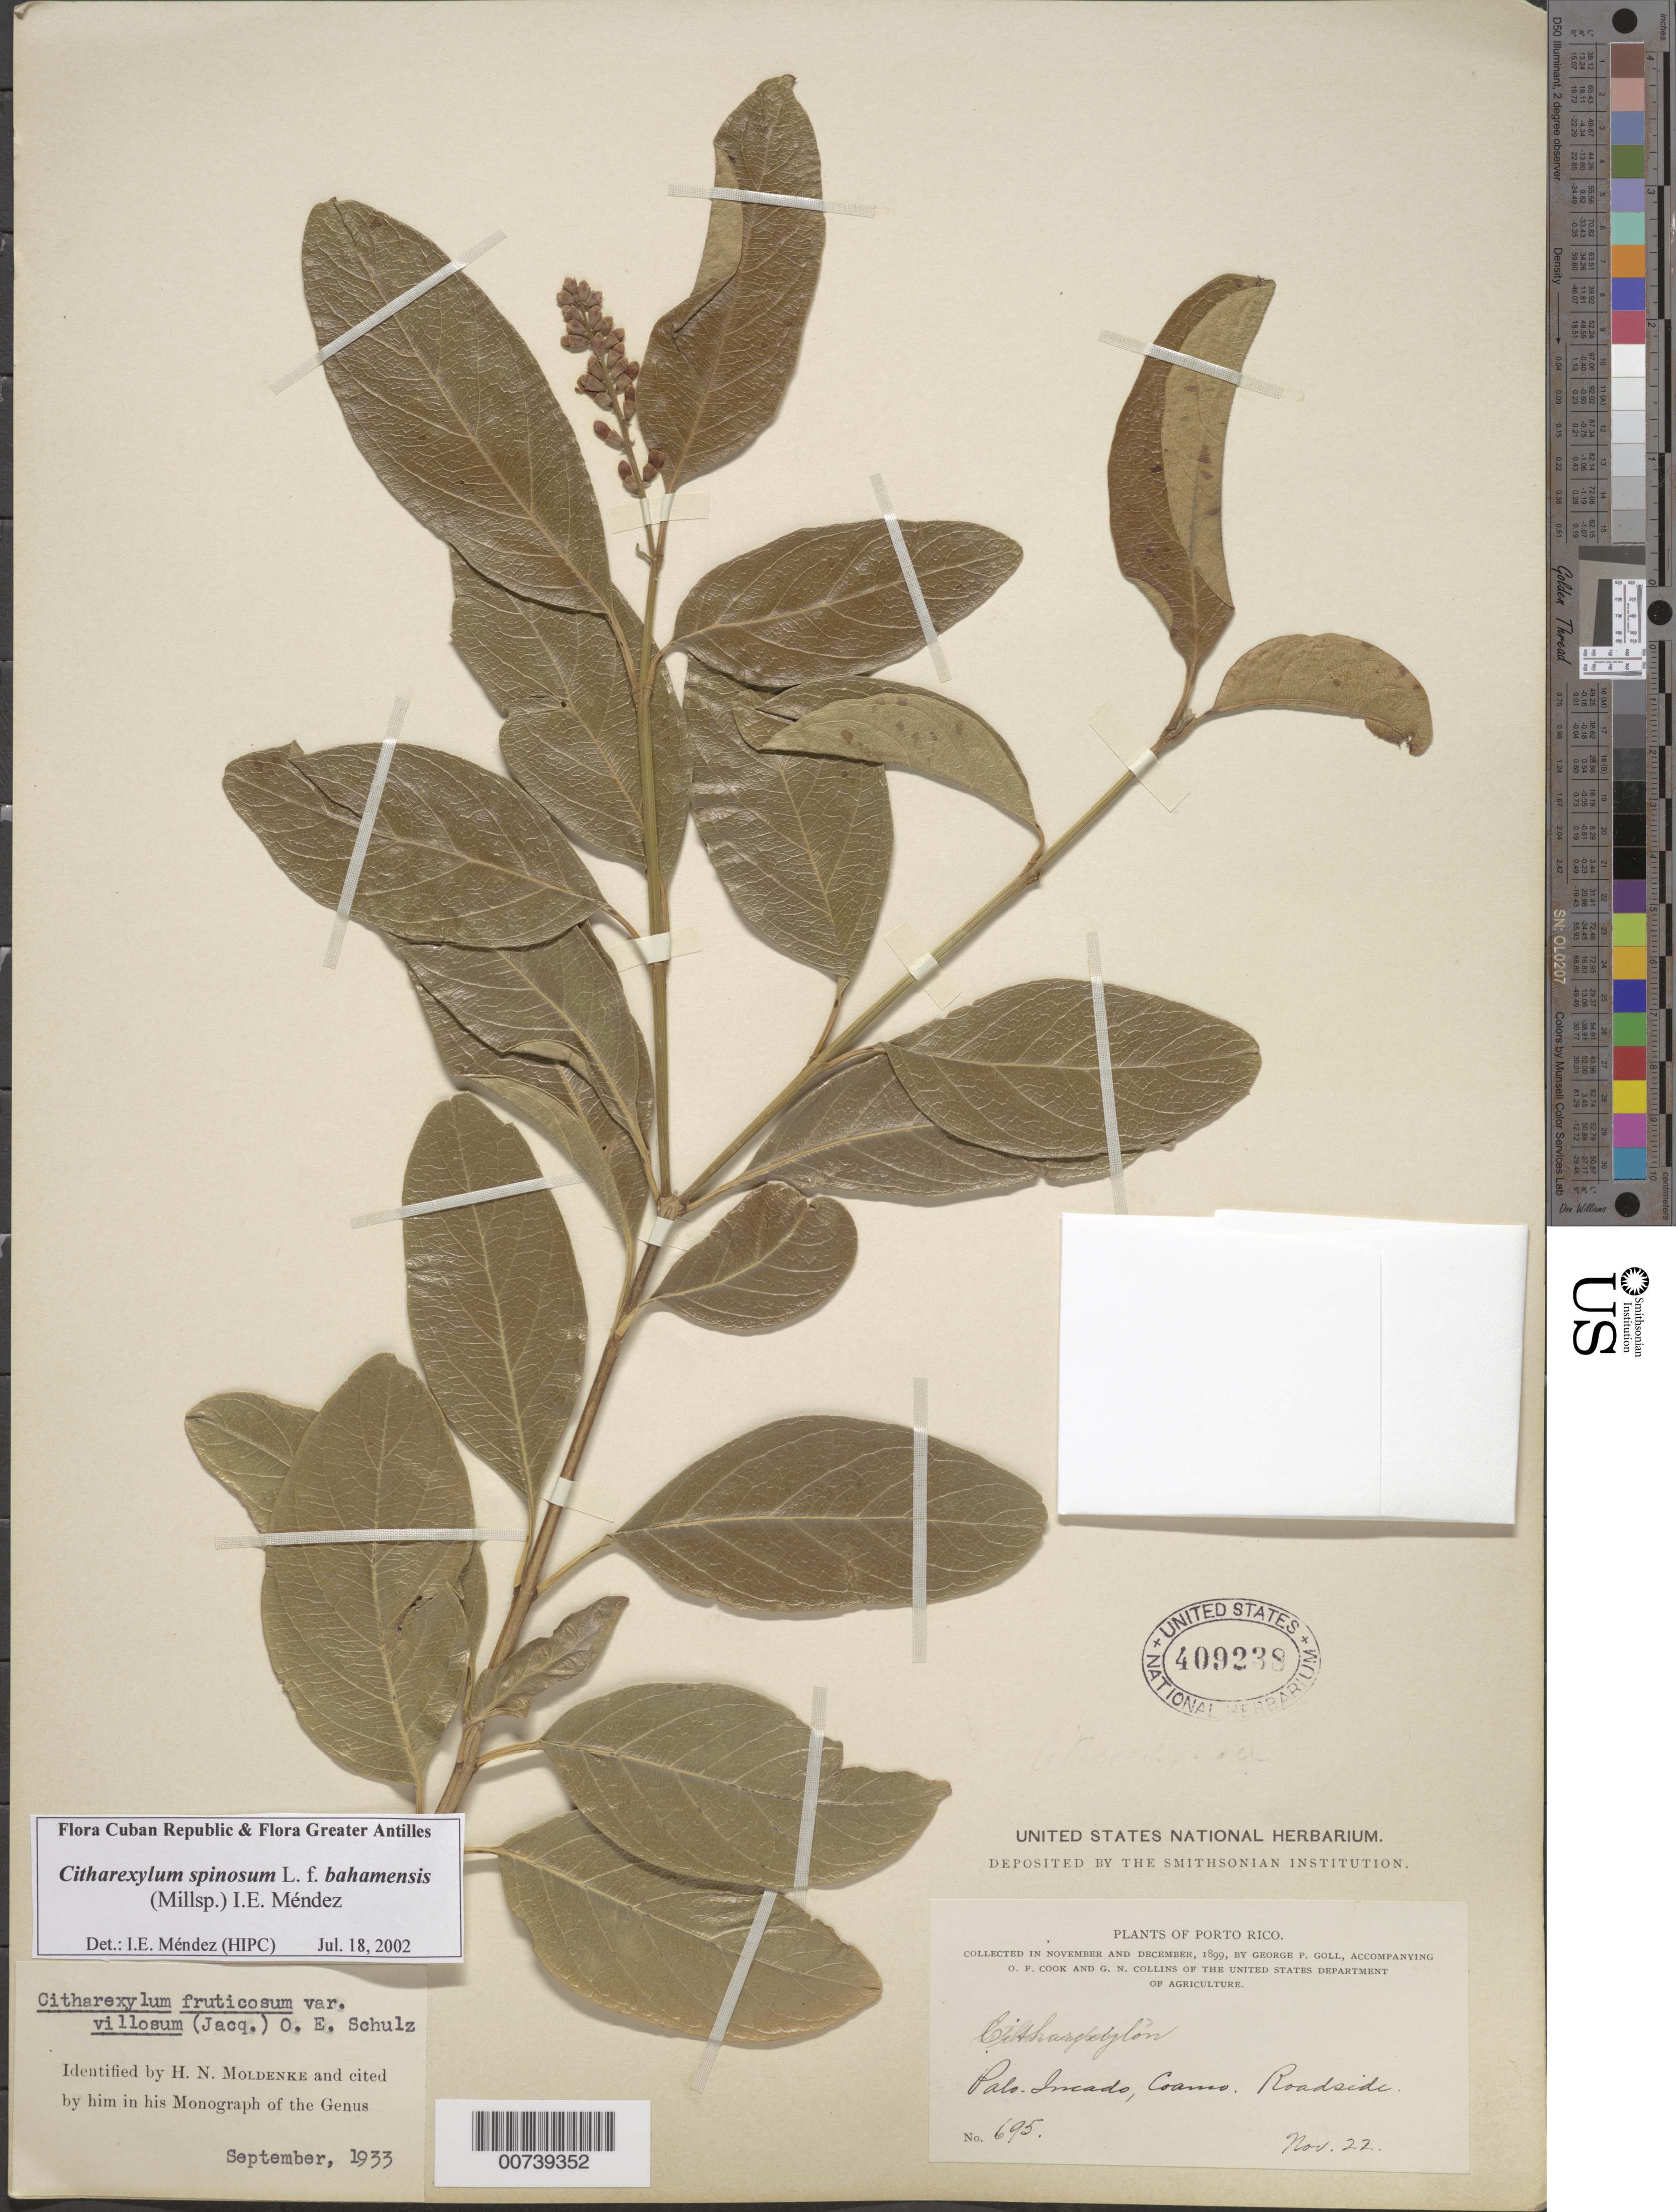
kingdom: Plantae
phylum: Tracheophyta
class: Magnoliopsida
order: Lamiales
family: Verbenaceae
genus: Citharexylum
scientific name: Citharexylum spinosum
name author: L.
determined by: Méndez, Isidro E., (HIPC)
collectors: G. Goll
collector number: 695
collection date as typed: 22 Nov 1899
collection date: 1899-11-22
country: Puerto Rico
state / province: Coamo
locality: Palo-Incado, Coamo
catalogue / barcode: US 409238